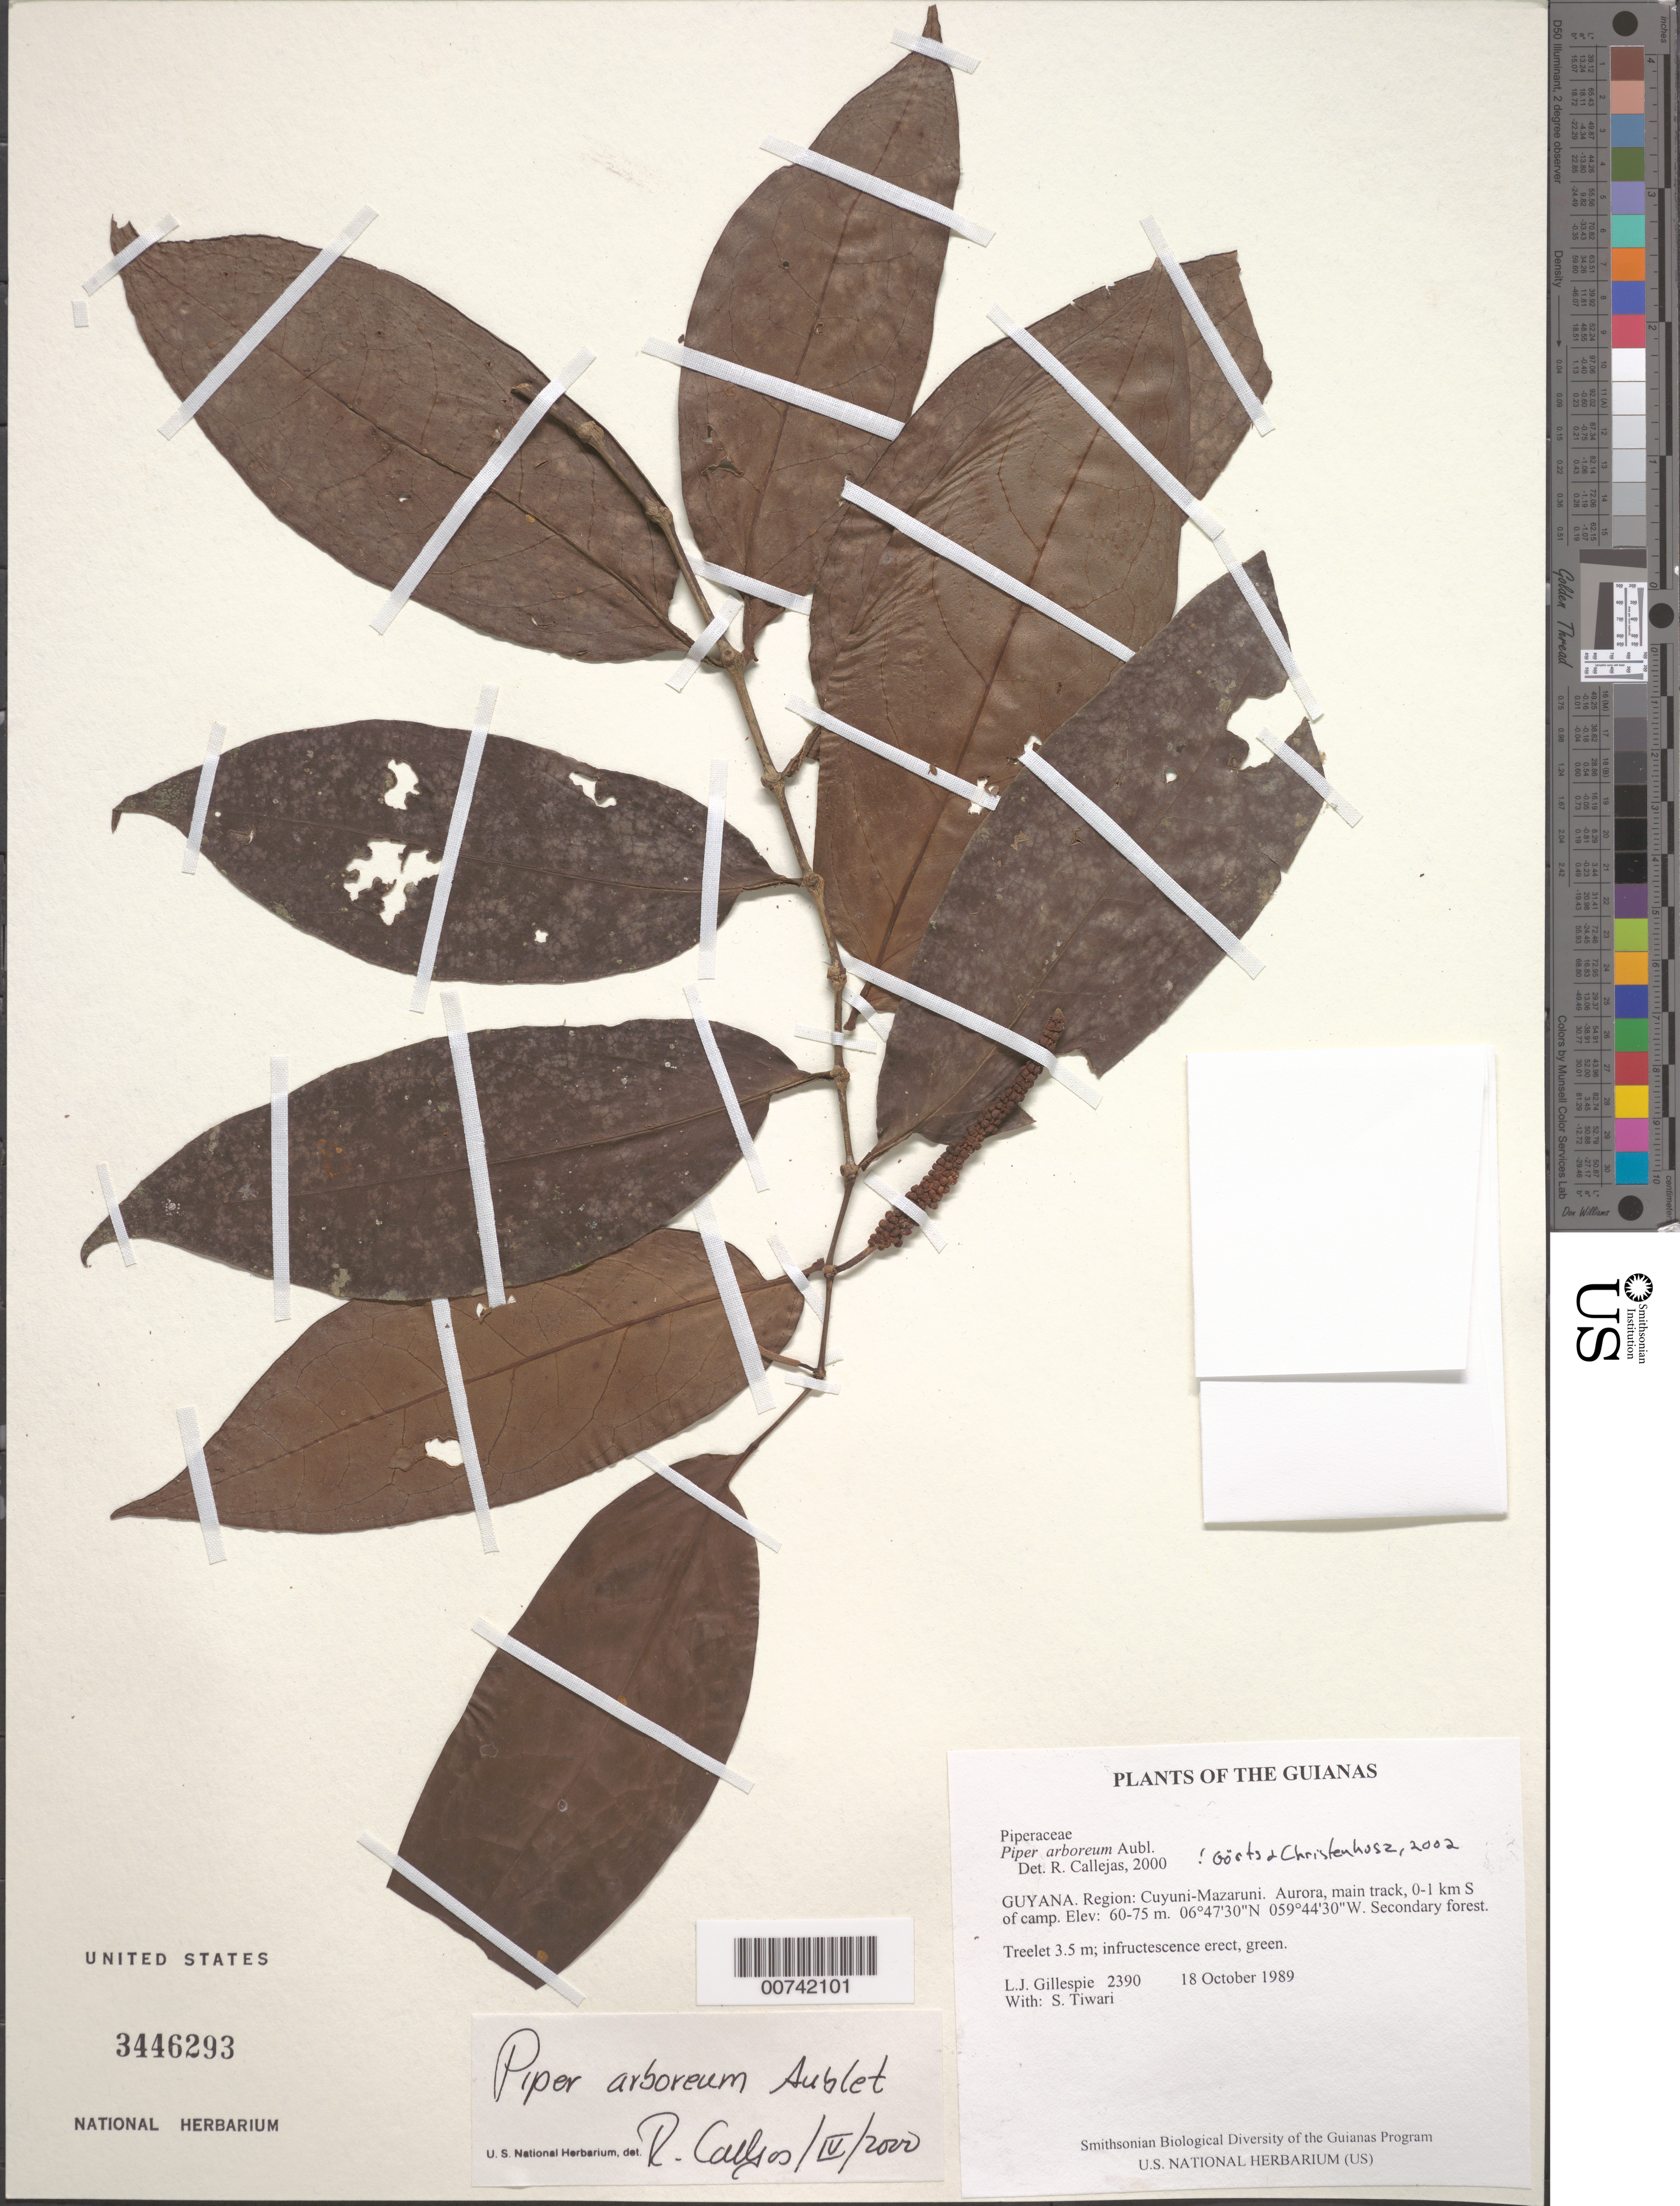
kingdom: Plantae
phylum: Tracheophyta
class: Magnoliopsida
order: Piperales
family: Piperaceae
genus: Piper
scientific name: Piper arboreum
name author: Aubl.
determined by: Görts-van Rijn, A. R.; Christenhusz, M. J.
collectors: L. J. Gillespie & S. Tiwari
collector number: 2390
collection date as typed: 18 October 1989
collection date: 1989-10-18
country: Guyana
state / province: Cuyuni-Mazaruni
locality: Aurora, main track, 0-1 km S of camp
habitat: Secondary forest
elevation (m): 60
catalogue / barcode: US 3446293